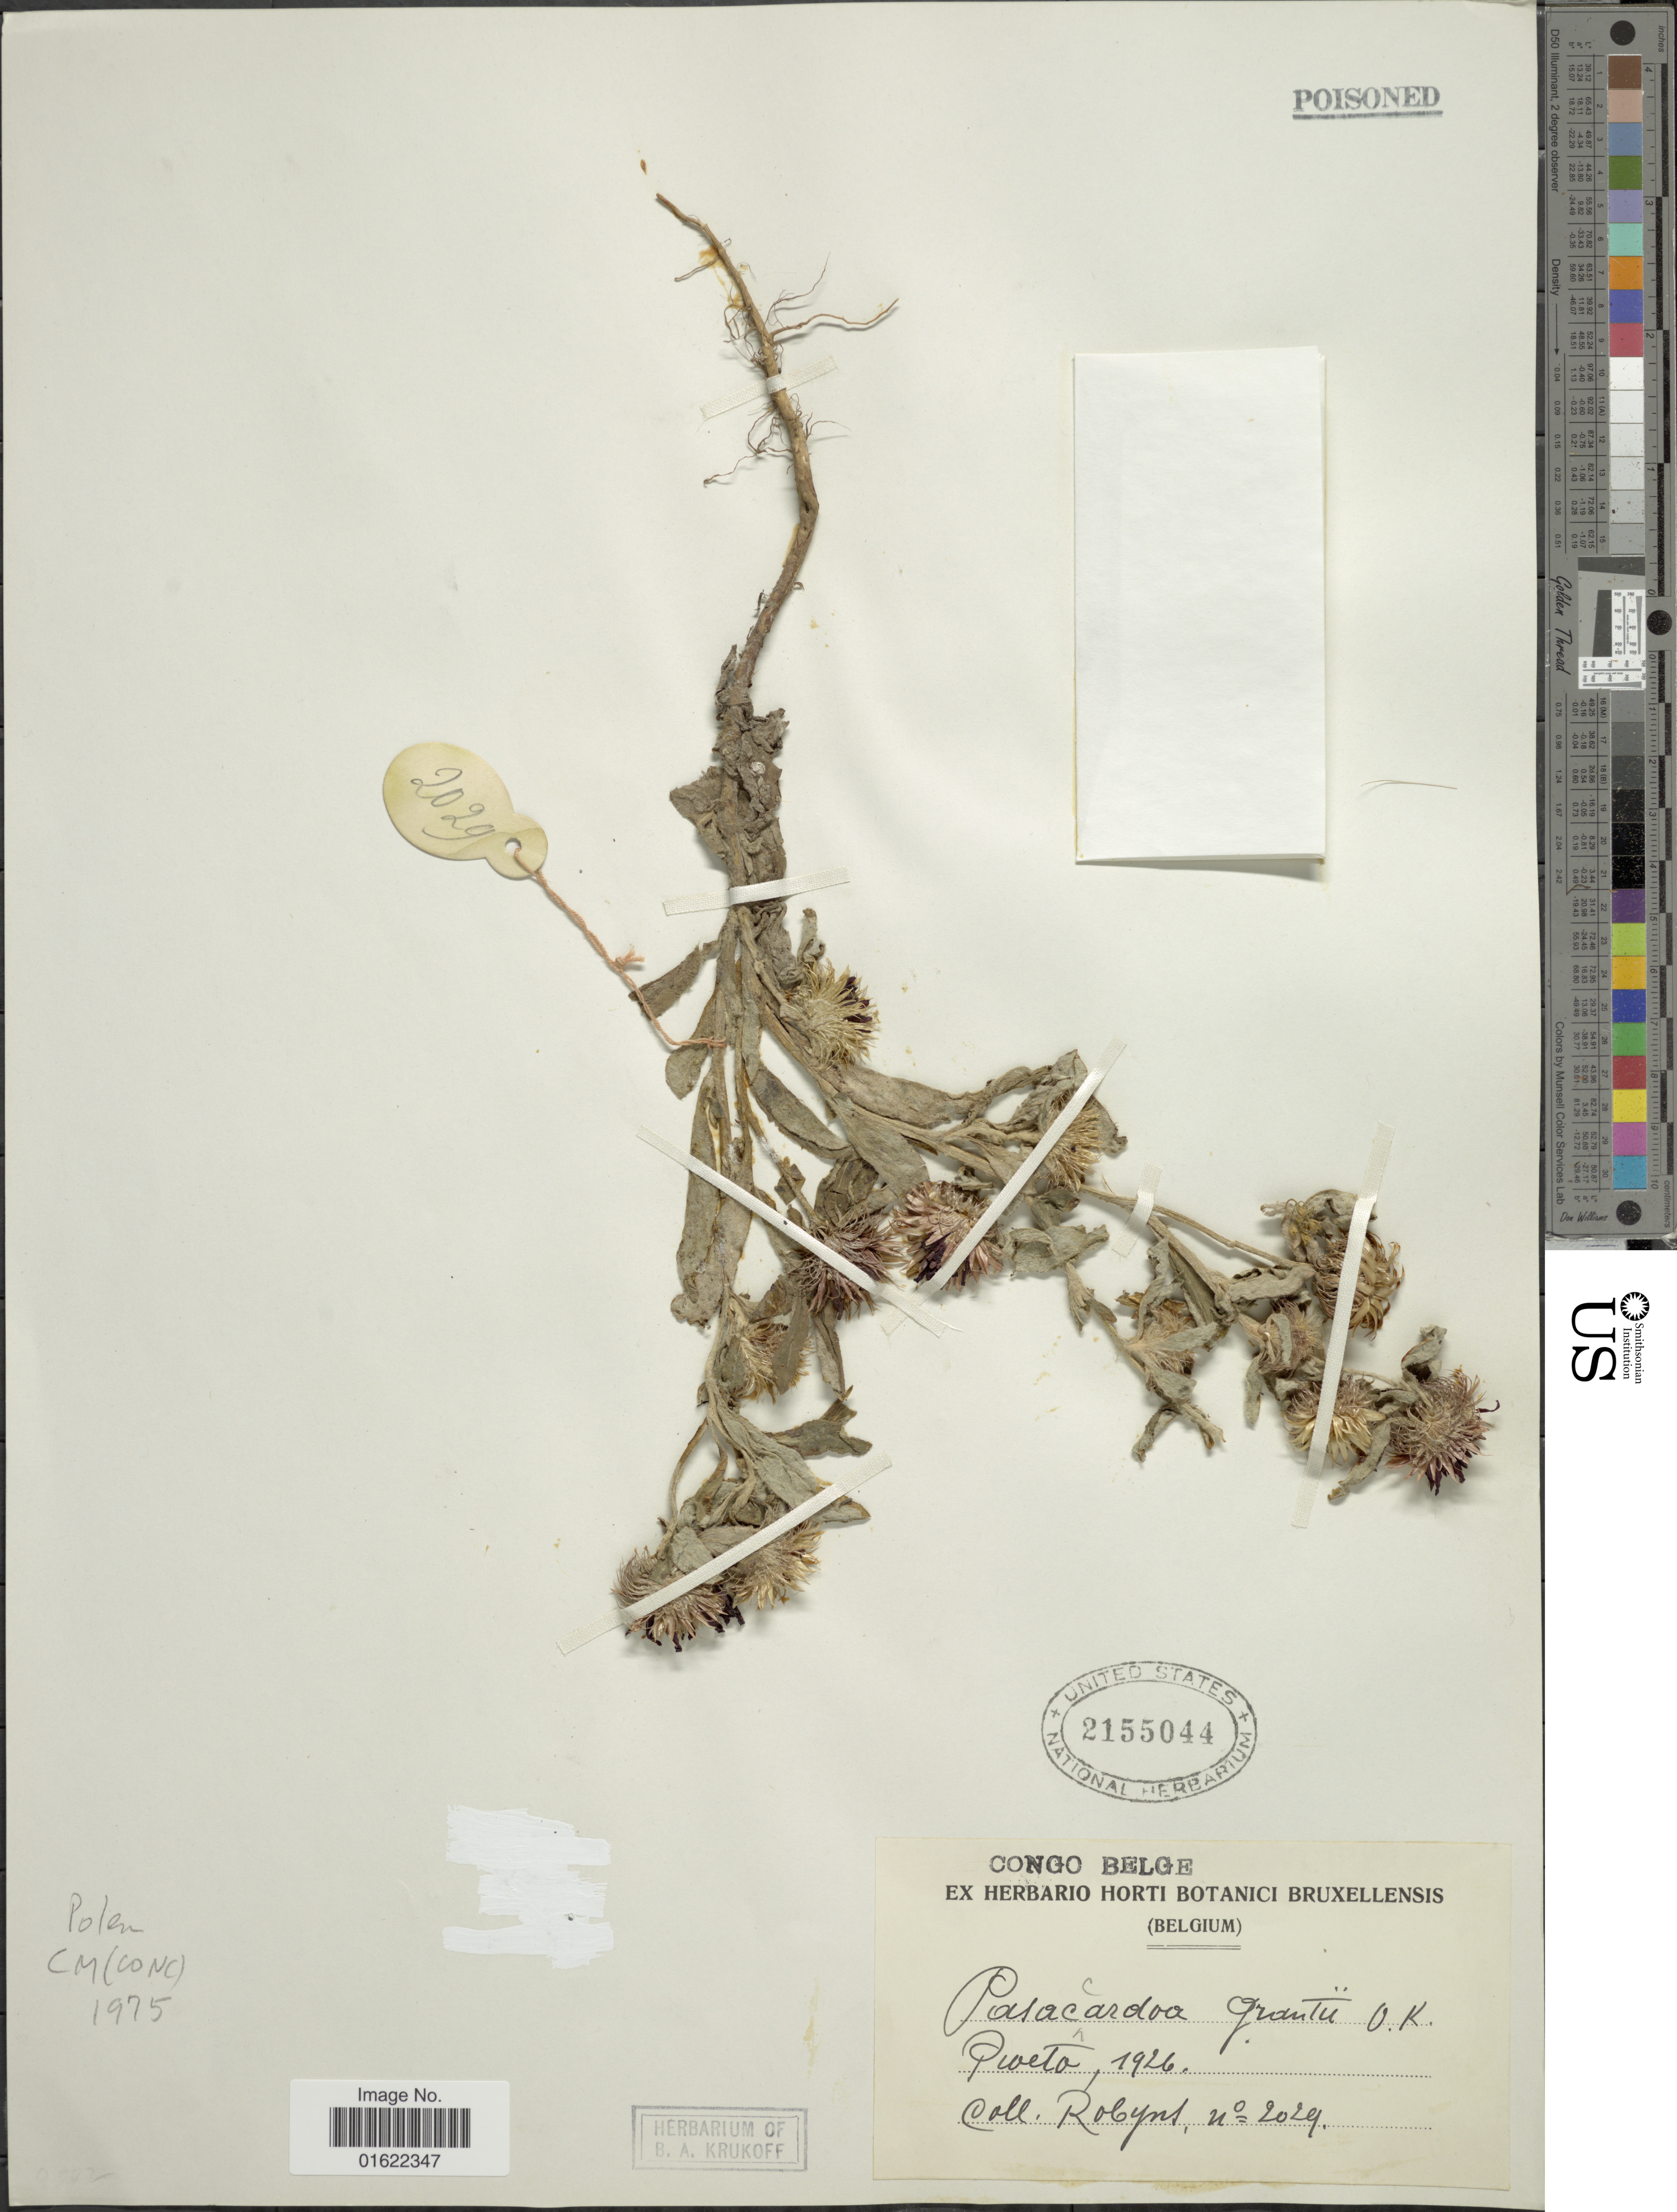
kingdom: Plantae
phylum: Tracheophyta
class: Magnoliopsida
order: Asterales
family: Asteraceae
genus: Pasaccardoa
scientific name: Pasaccardoa grantii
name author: (Benth. ex Oliv.) Kuntze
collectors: -. Robyns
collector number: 2029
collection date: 1926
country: Congo, Democratic Republic of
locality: Congo Belge, Pweto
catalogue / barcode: US 2155044